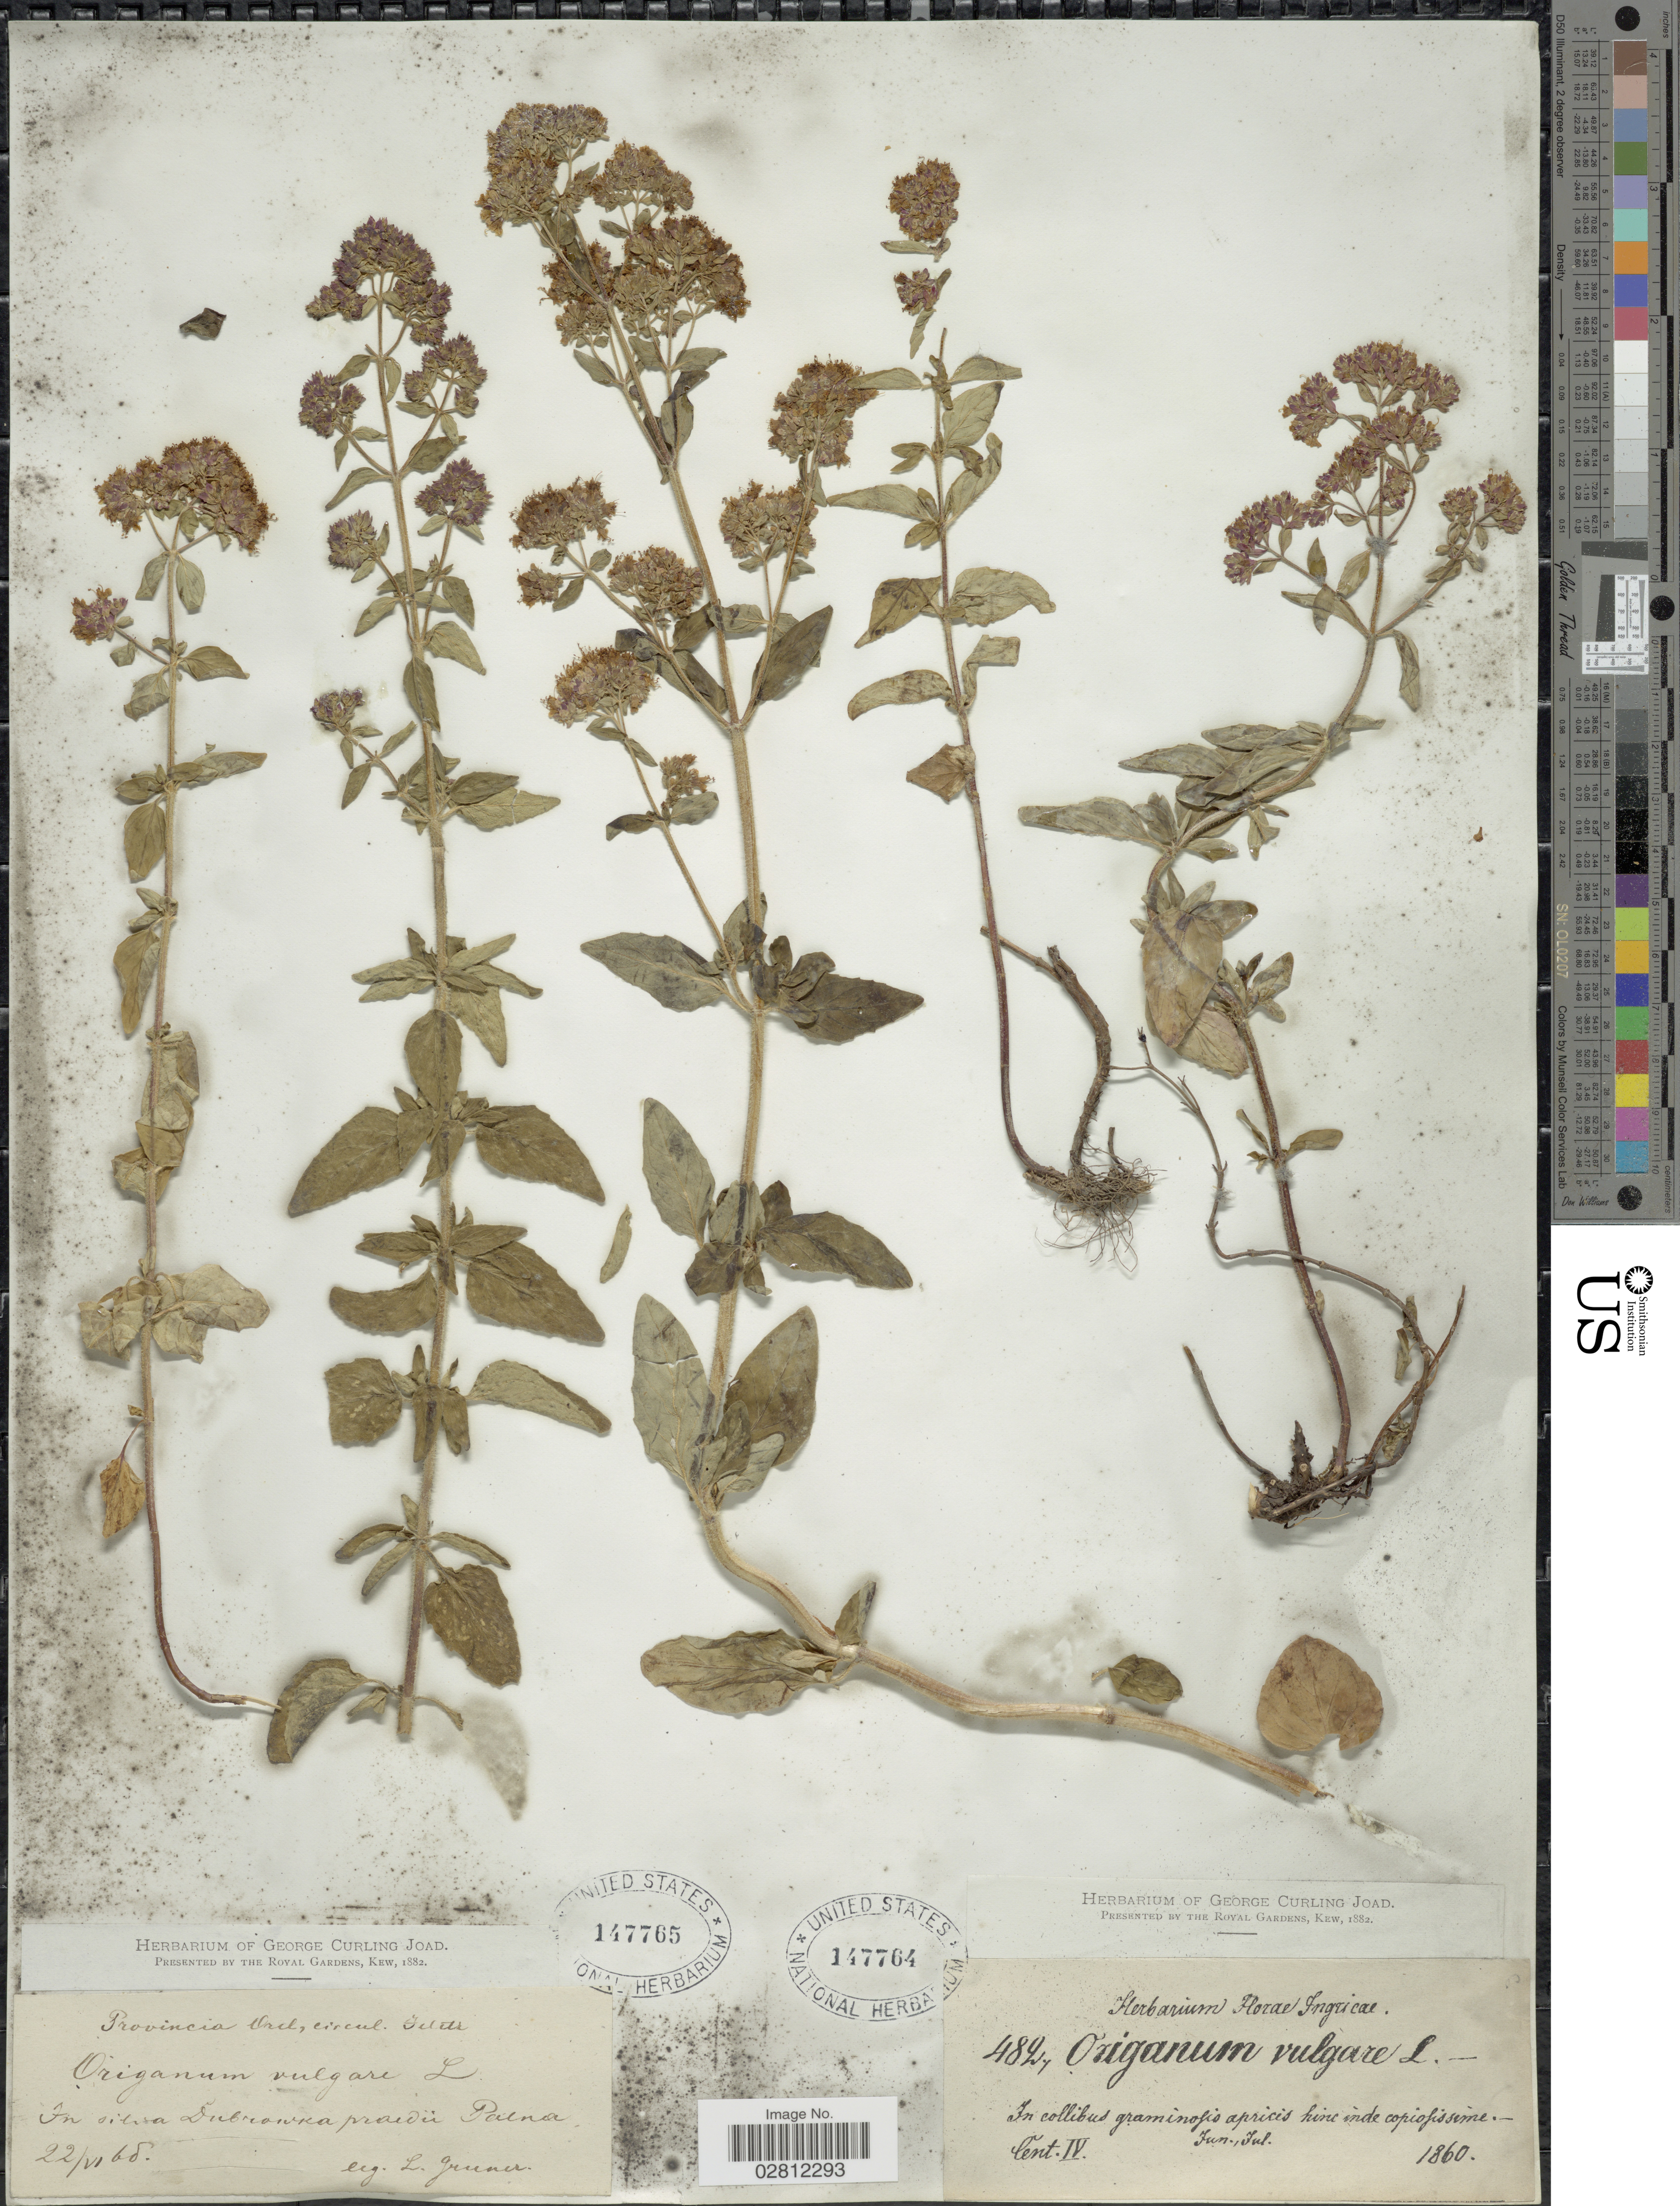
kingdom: Plantae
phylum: Tracheophyta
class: Magnoliopsida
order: Lamiales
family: Lamiaceae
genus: Origanum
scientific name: Origanum vulgare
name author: L.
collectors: L. F. Gruner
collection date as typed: Transcribed d/m/y: 22/6/68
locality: In collibus graminofio apricis hinc inde copiofissime.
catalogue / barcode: US 147765